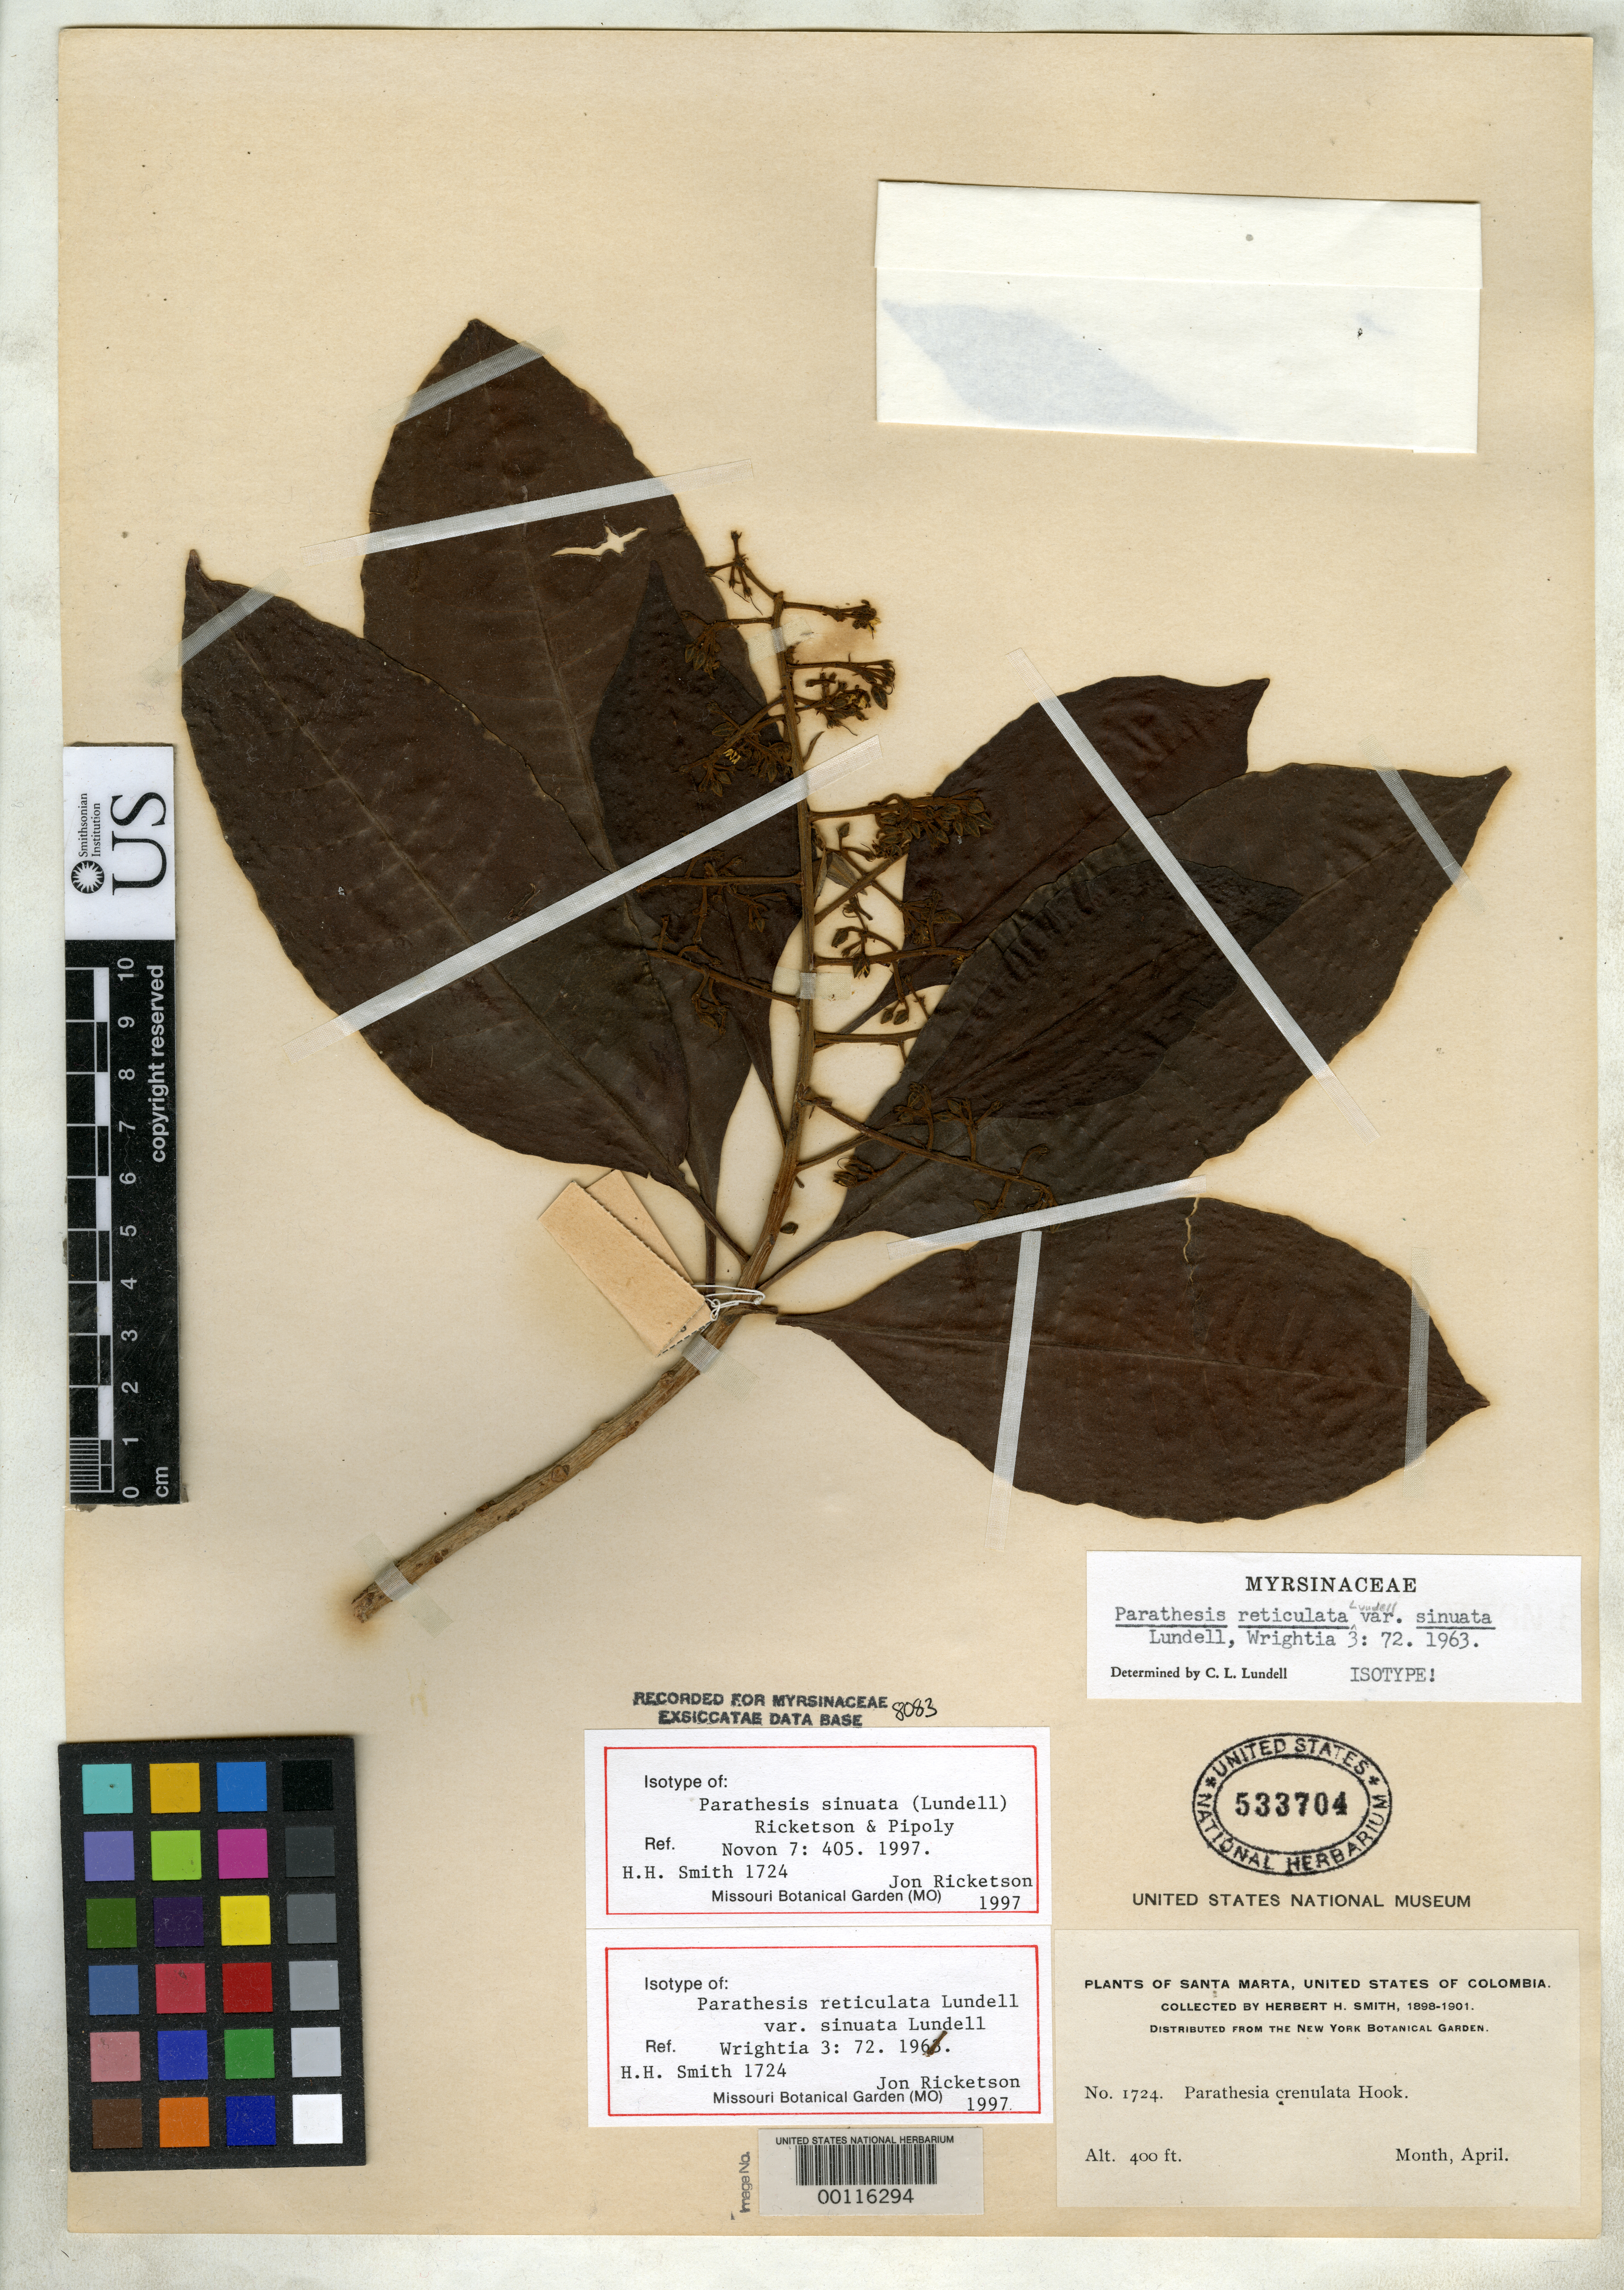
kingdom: Plantae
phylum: Tracheophyta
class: Magnoliopsida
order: Ericales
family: Primulaceae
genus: Parathesis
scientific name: Parathesis reticulata var. sinuata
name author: Lundell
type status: Isotype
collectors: Herbert H. Smith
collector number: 1724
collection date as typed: Apr 1898 to -- Apr 1901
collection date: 1898-04/1901-04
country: Colombia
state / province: Magdalena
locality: Santa Marta.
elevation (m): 122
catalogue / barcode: US 533704